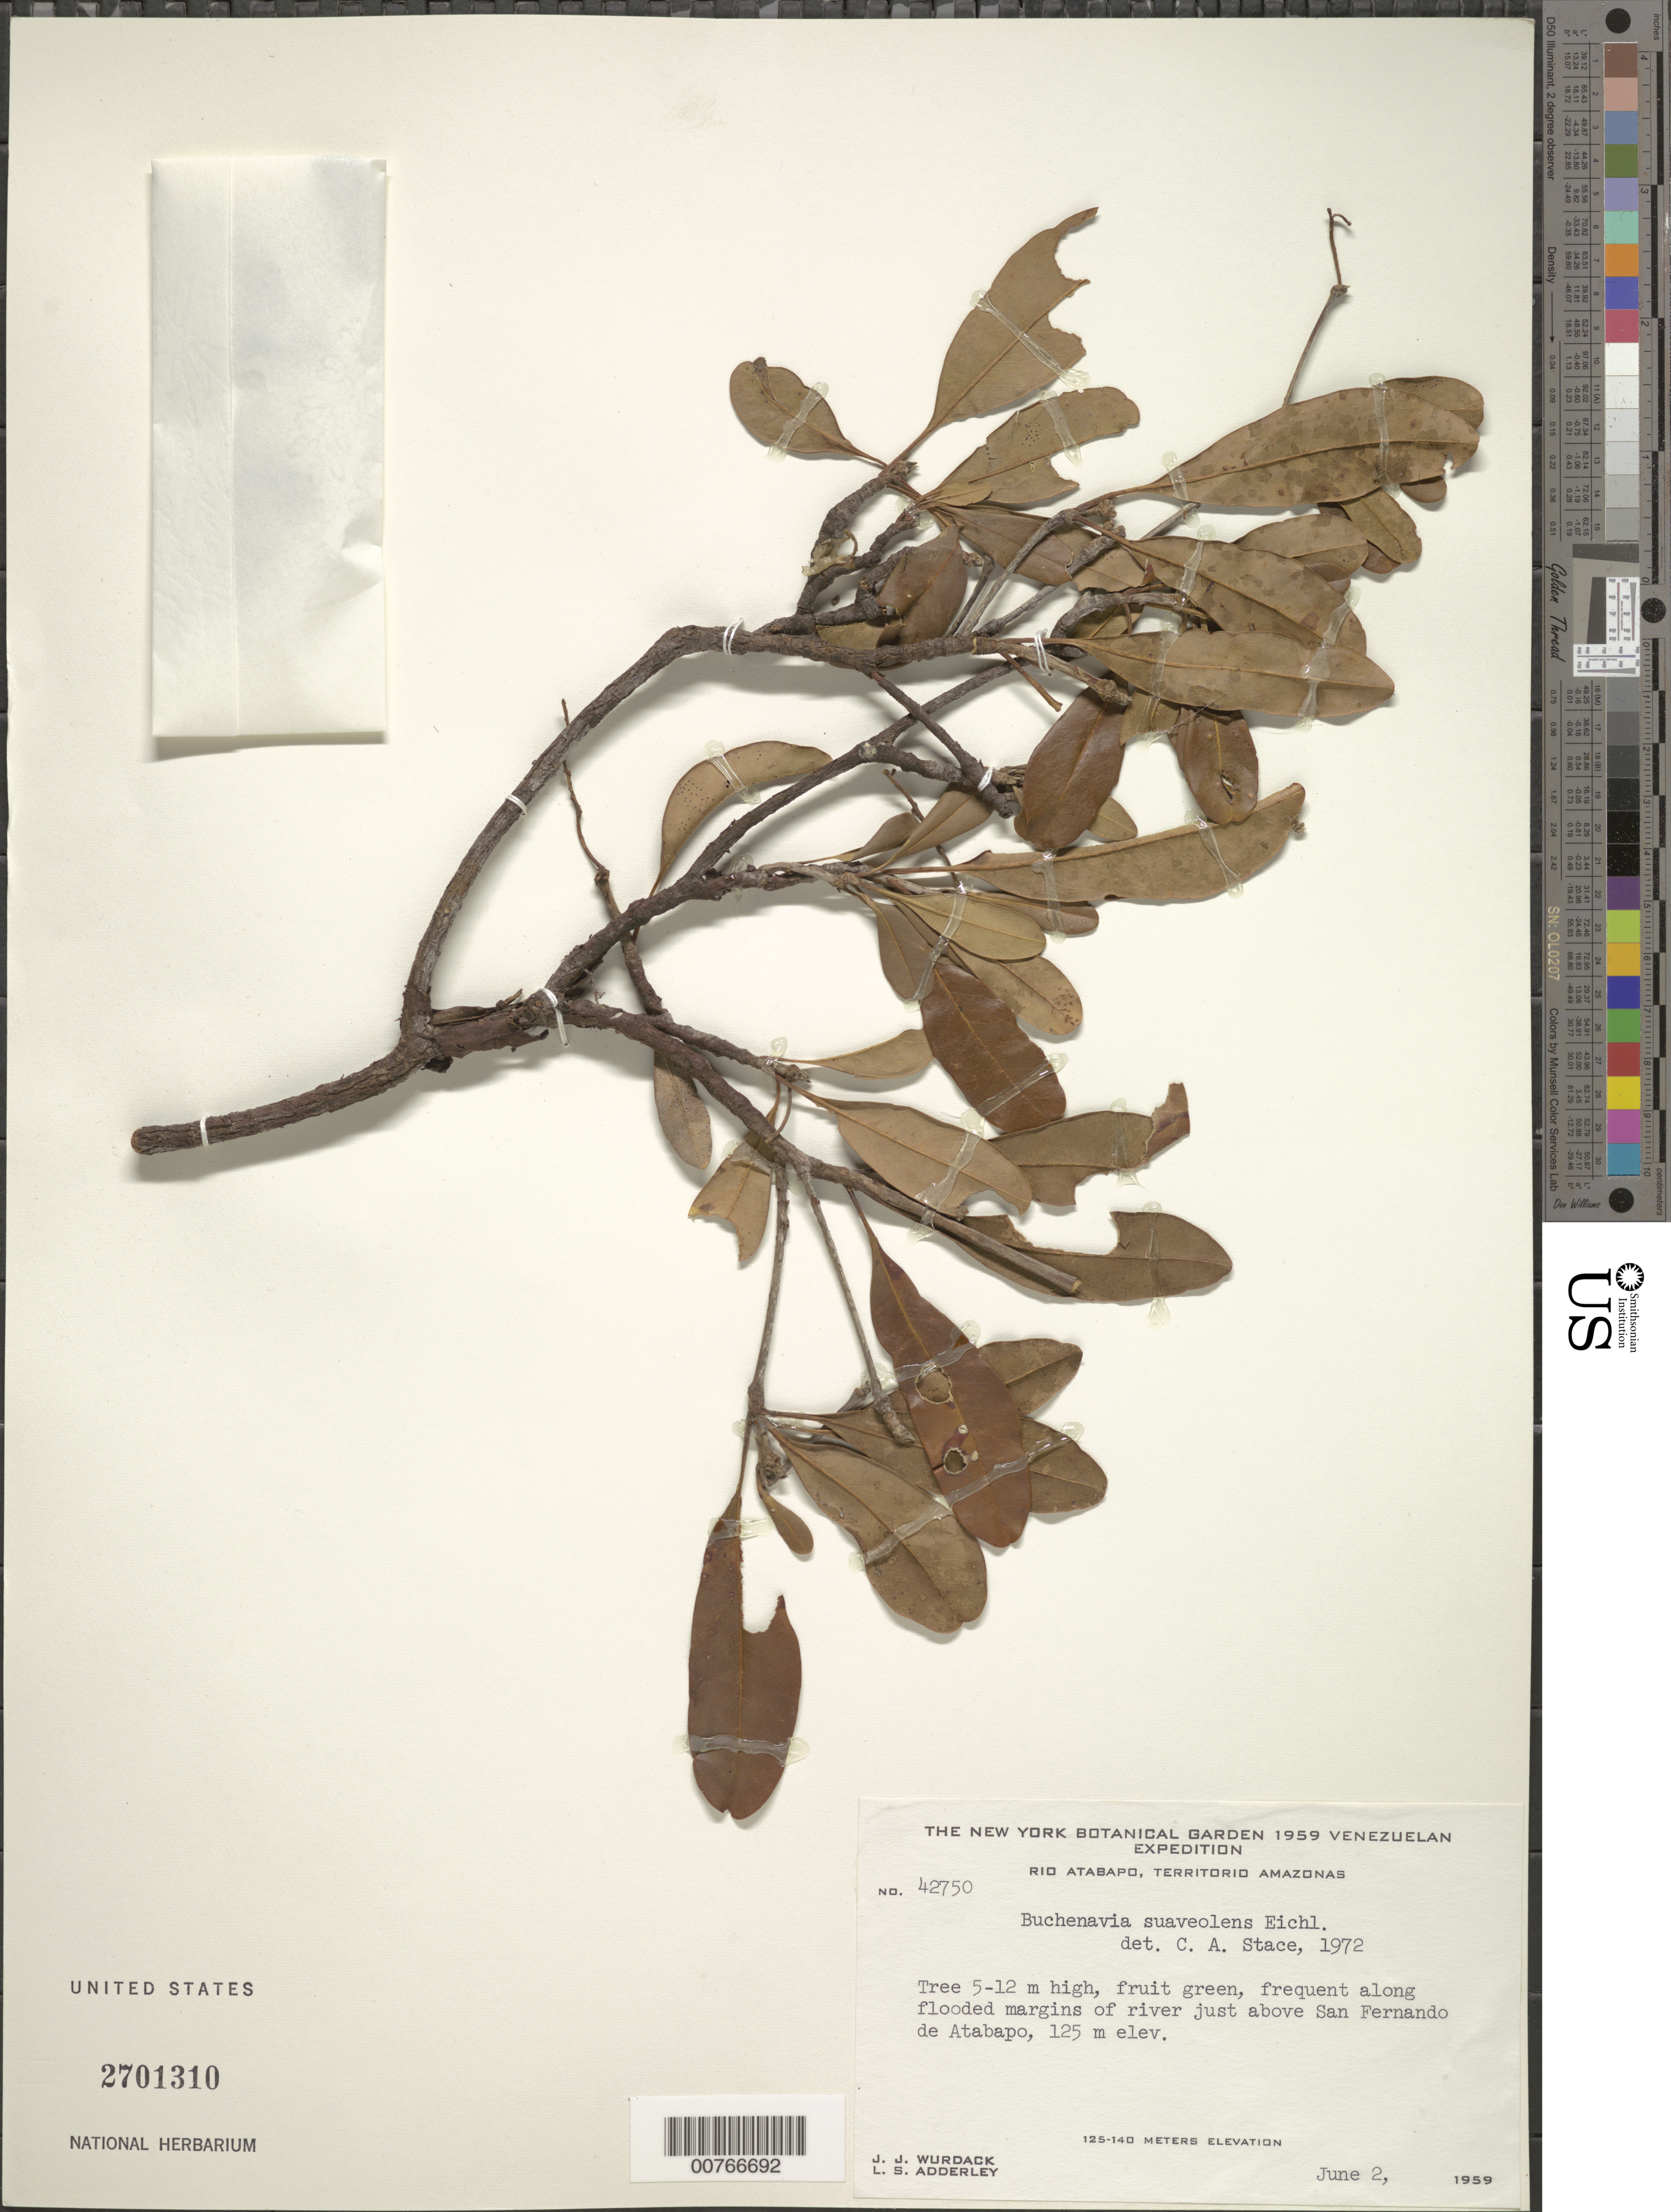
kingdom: Plantae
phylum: Tracheophyta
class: Magnoliopsida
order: Myrtales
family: Combretaceae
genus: Terminalia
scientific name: Terminalia suaveolens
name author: (Eichler) Gere & Boatwr.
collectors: J. J. Wurdack & L. S. Adderley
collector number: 42750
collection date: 1959-06-02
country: Venezuela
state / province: Amazonas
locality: Rio Atabapo, Territorio Amazonas. Along flooded margins of river just above San Fernando de Atabapo.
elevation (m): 125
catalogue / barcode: US 2701310